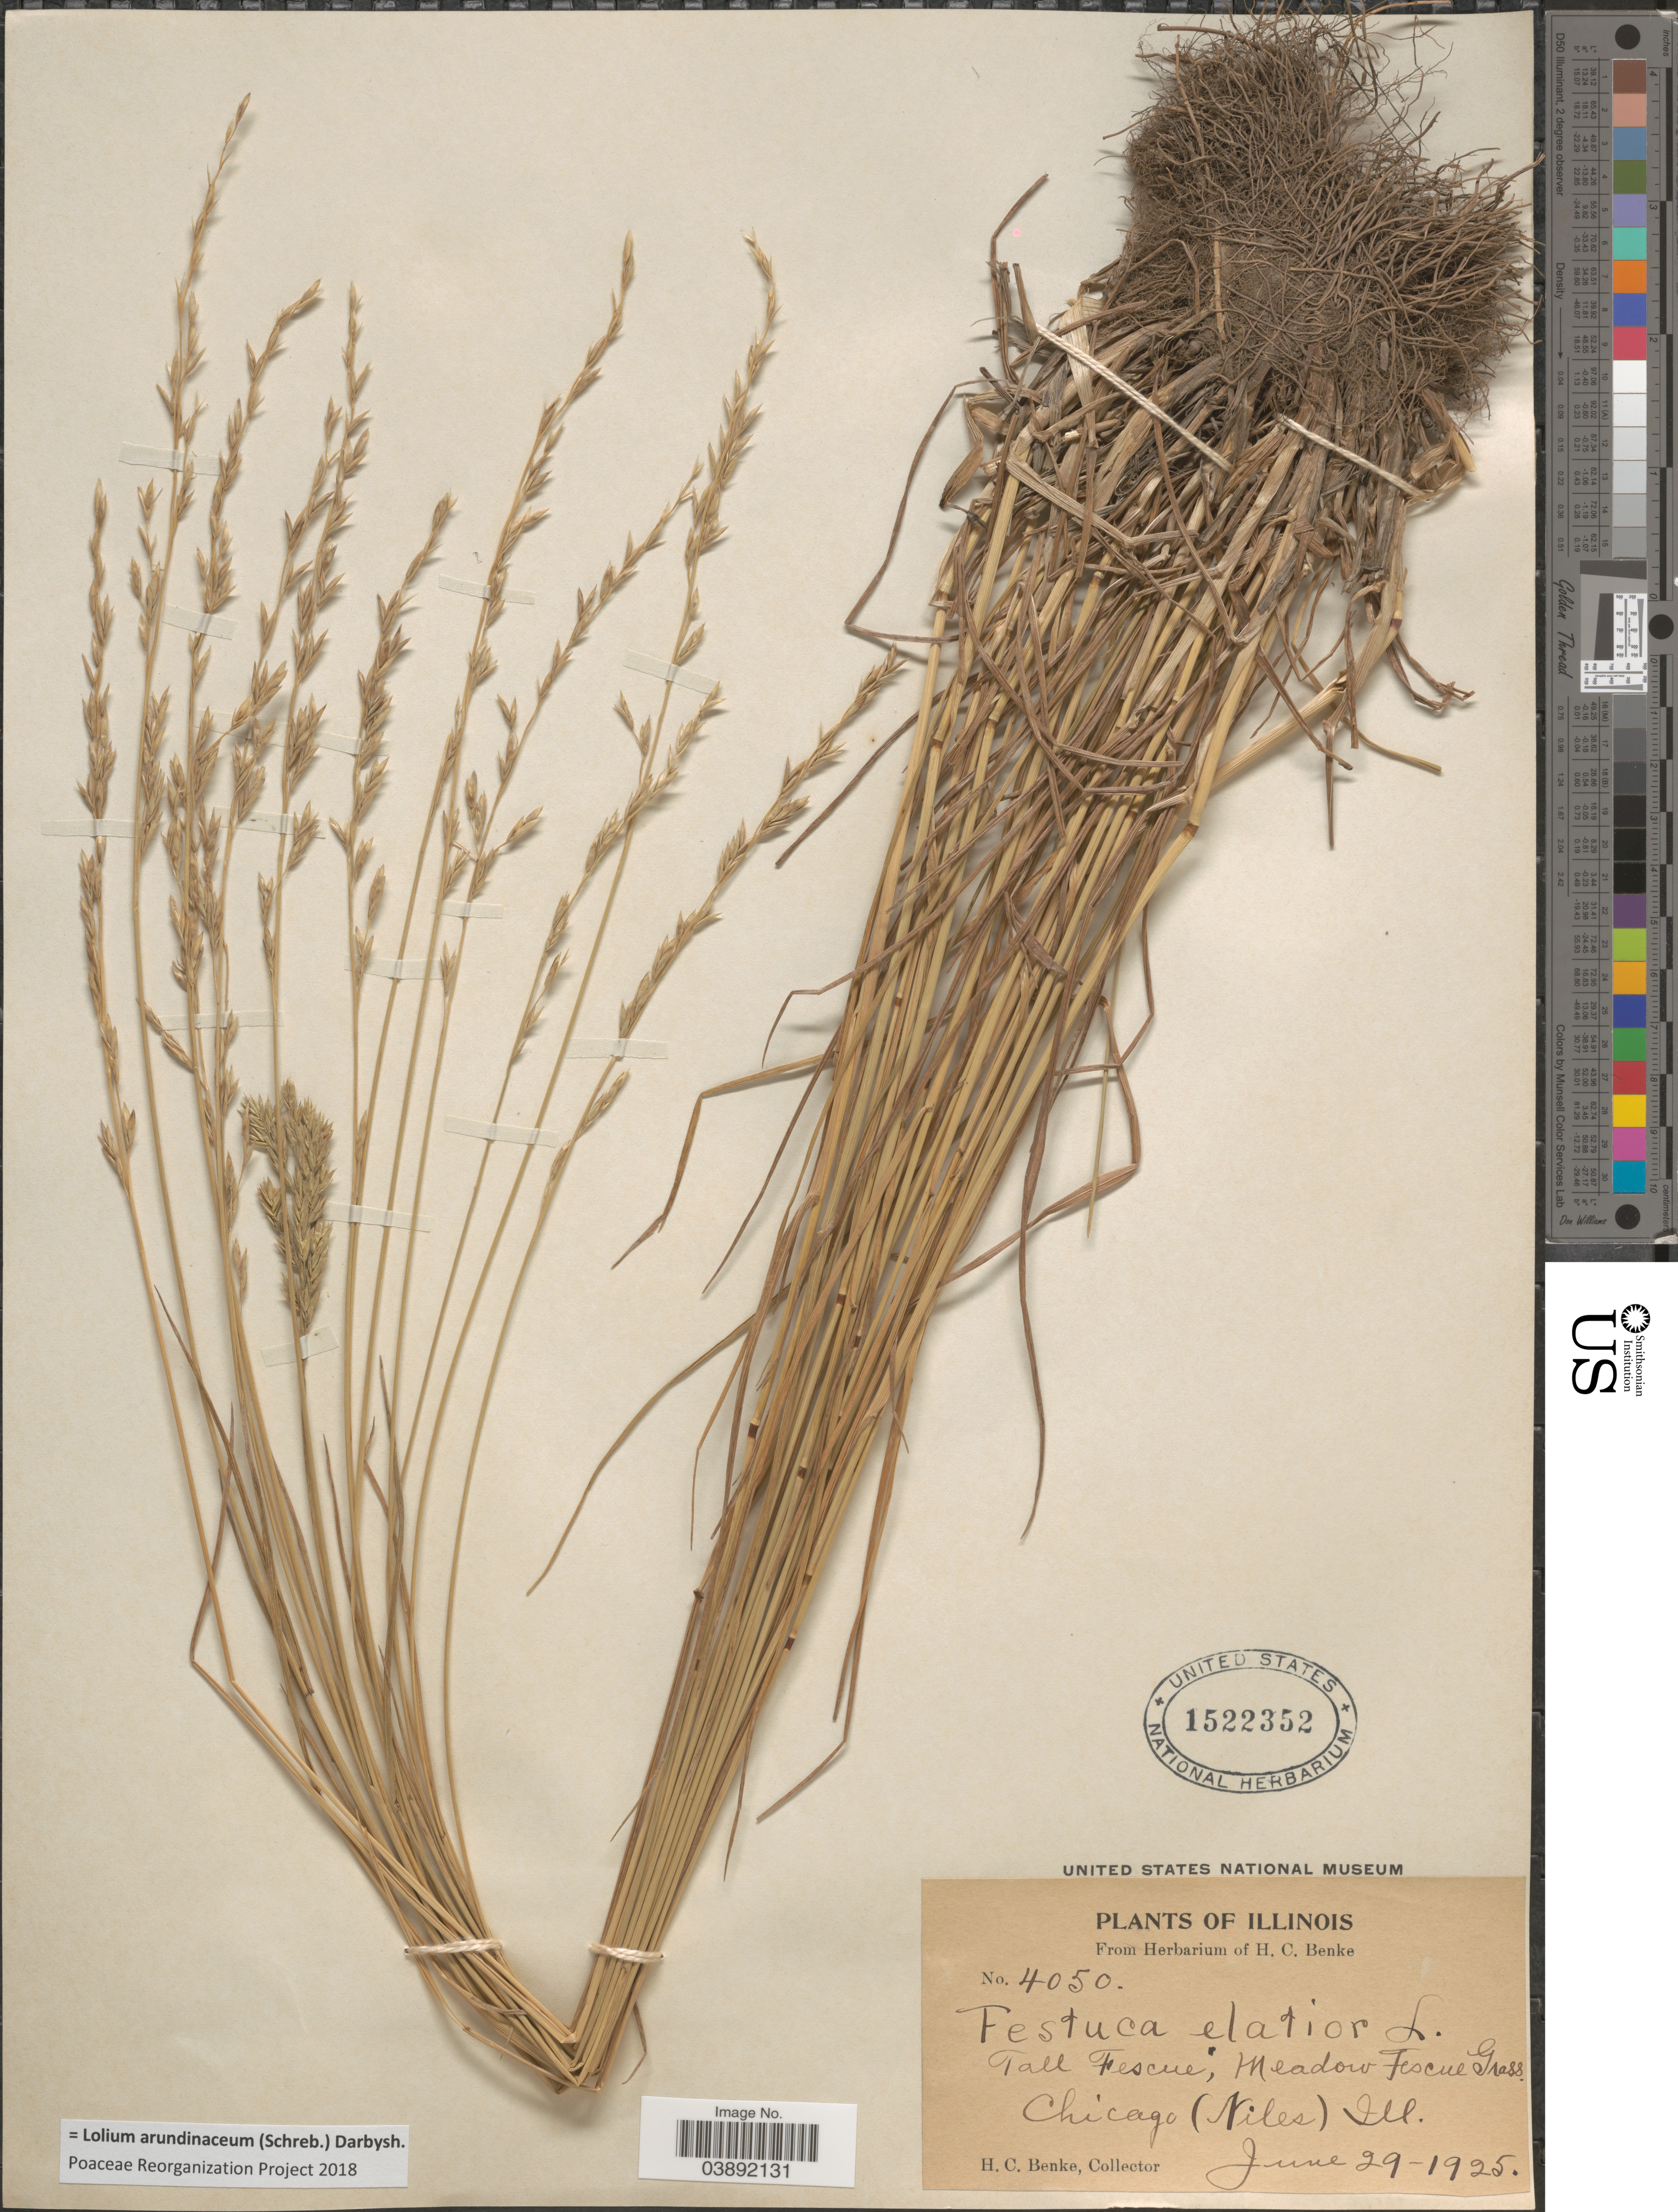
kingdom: Plantae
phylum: Tracheophyta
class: Liliopsida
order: Poales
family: Poaceae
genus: Lolium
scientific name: Lolium arundinaceum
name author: (Schreb.) Darbysh.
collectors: H. Benke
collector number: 4050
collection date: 1925-06-29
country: United States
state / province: Illinois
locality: Chicago (Niles).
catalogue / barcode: US 1522352